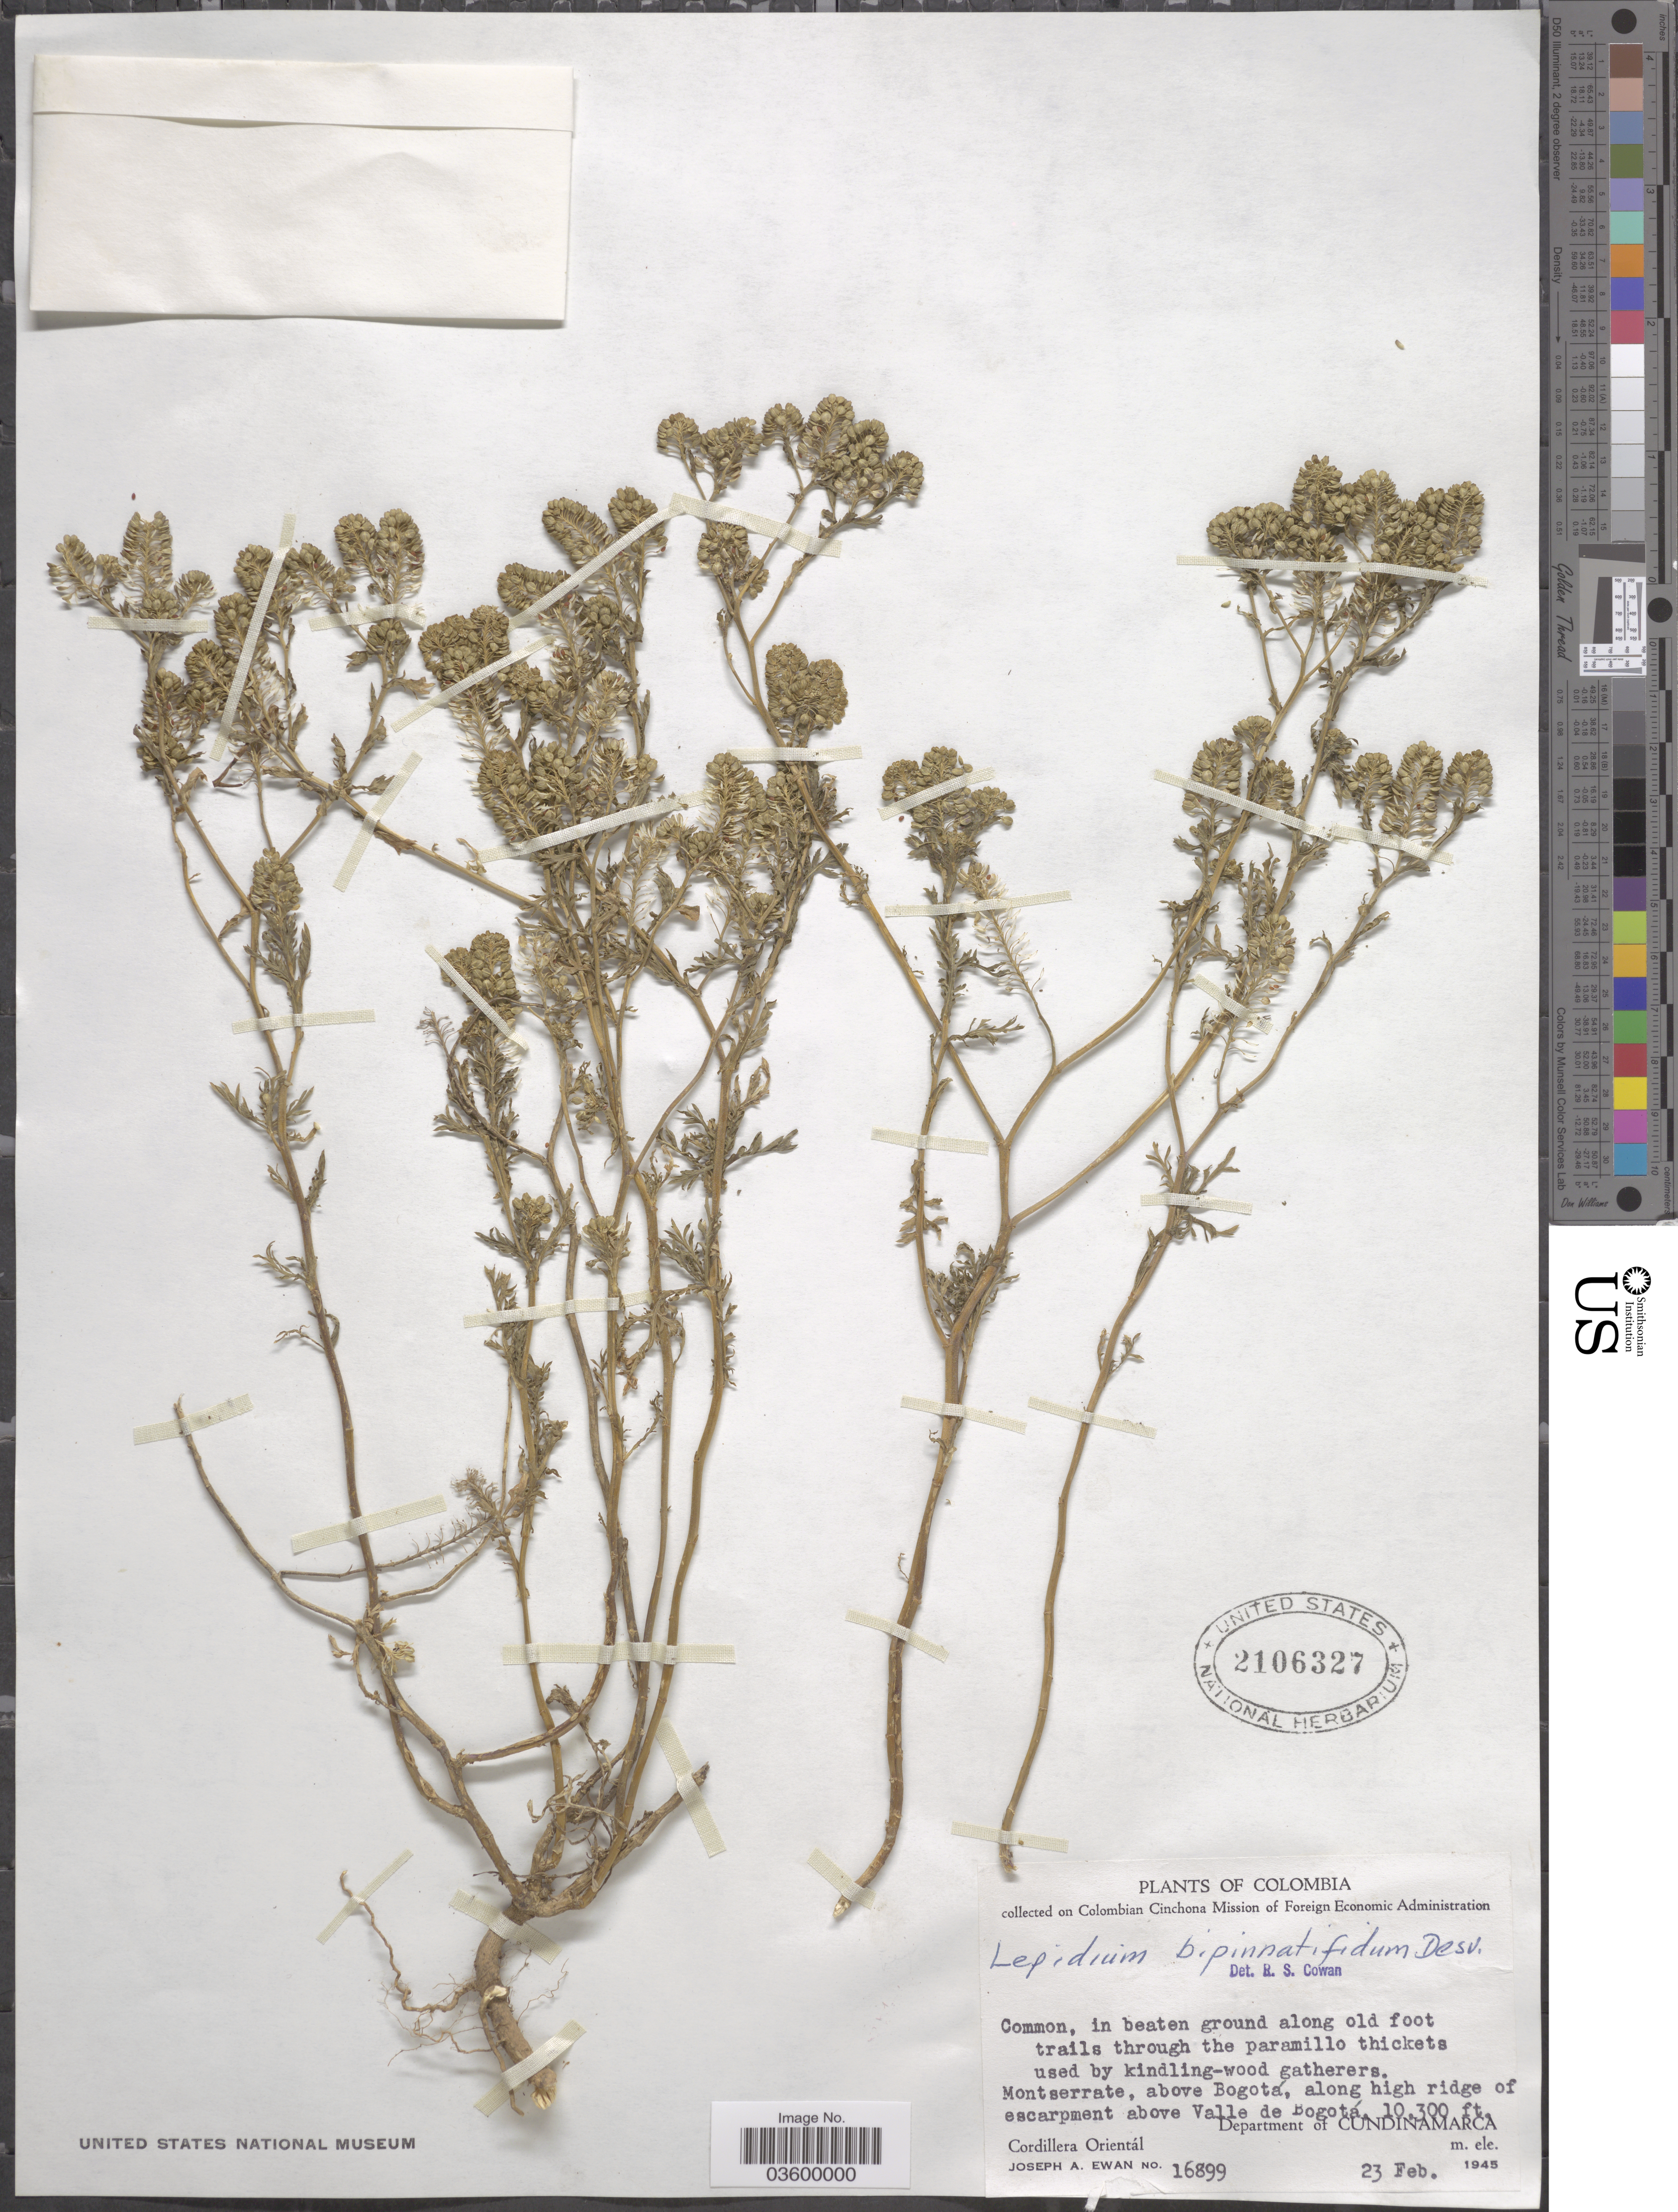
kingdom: Plantae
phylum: Tracheophyta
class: Magnoliopsida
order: Brassicales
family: Brassicaceae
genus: Lepidium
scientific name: Lepidium bipinnatifidum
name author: Desv.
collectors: J. A. Ewan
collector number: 16899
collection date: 1945-02-23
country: Colombia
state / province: Cundinamarca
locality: Montserrate, above Bogotá, along high ridge of escarpment above Valle de Bogotá. Department of Cundinamarca. Cordillera Orientál.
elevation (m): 3139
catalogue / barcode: US 2106327